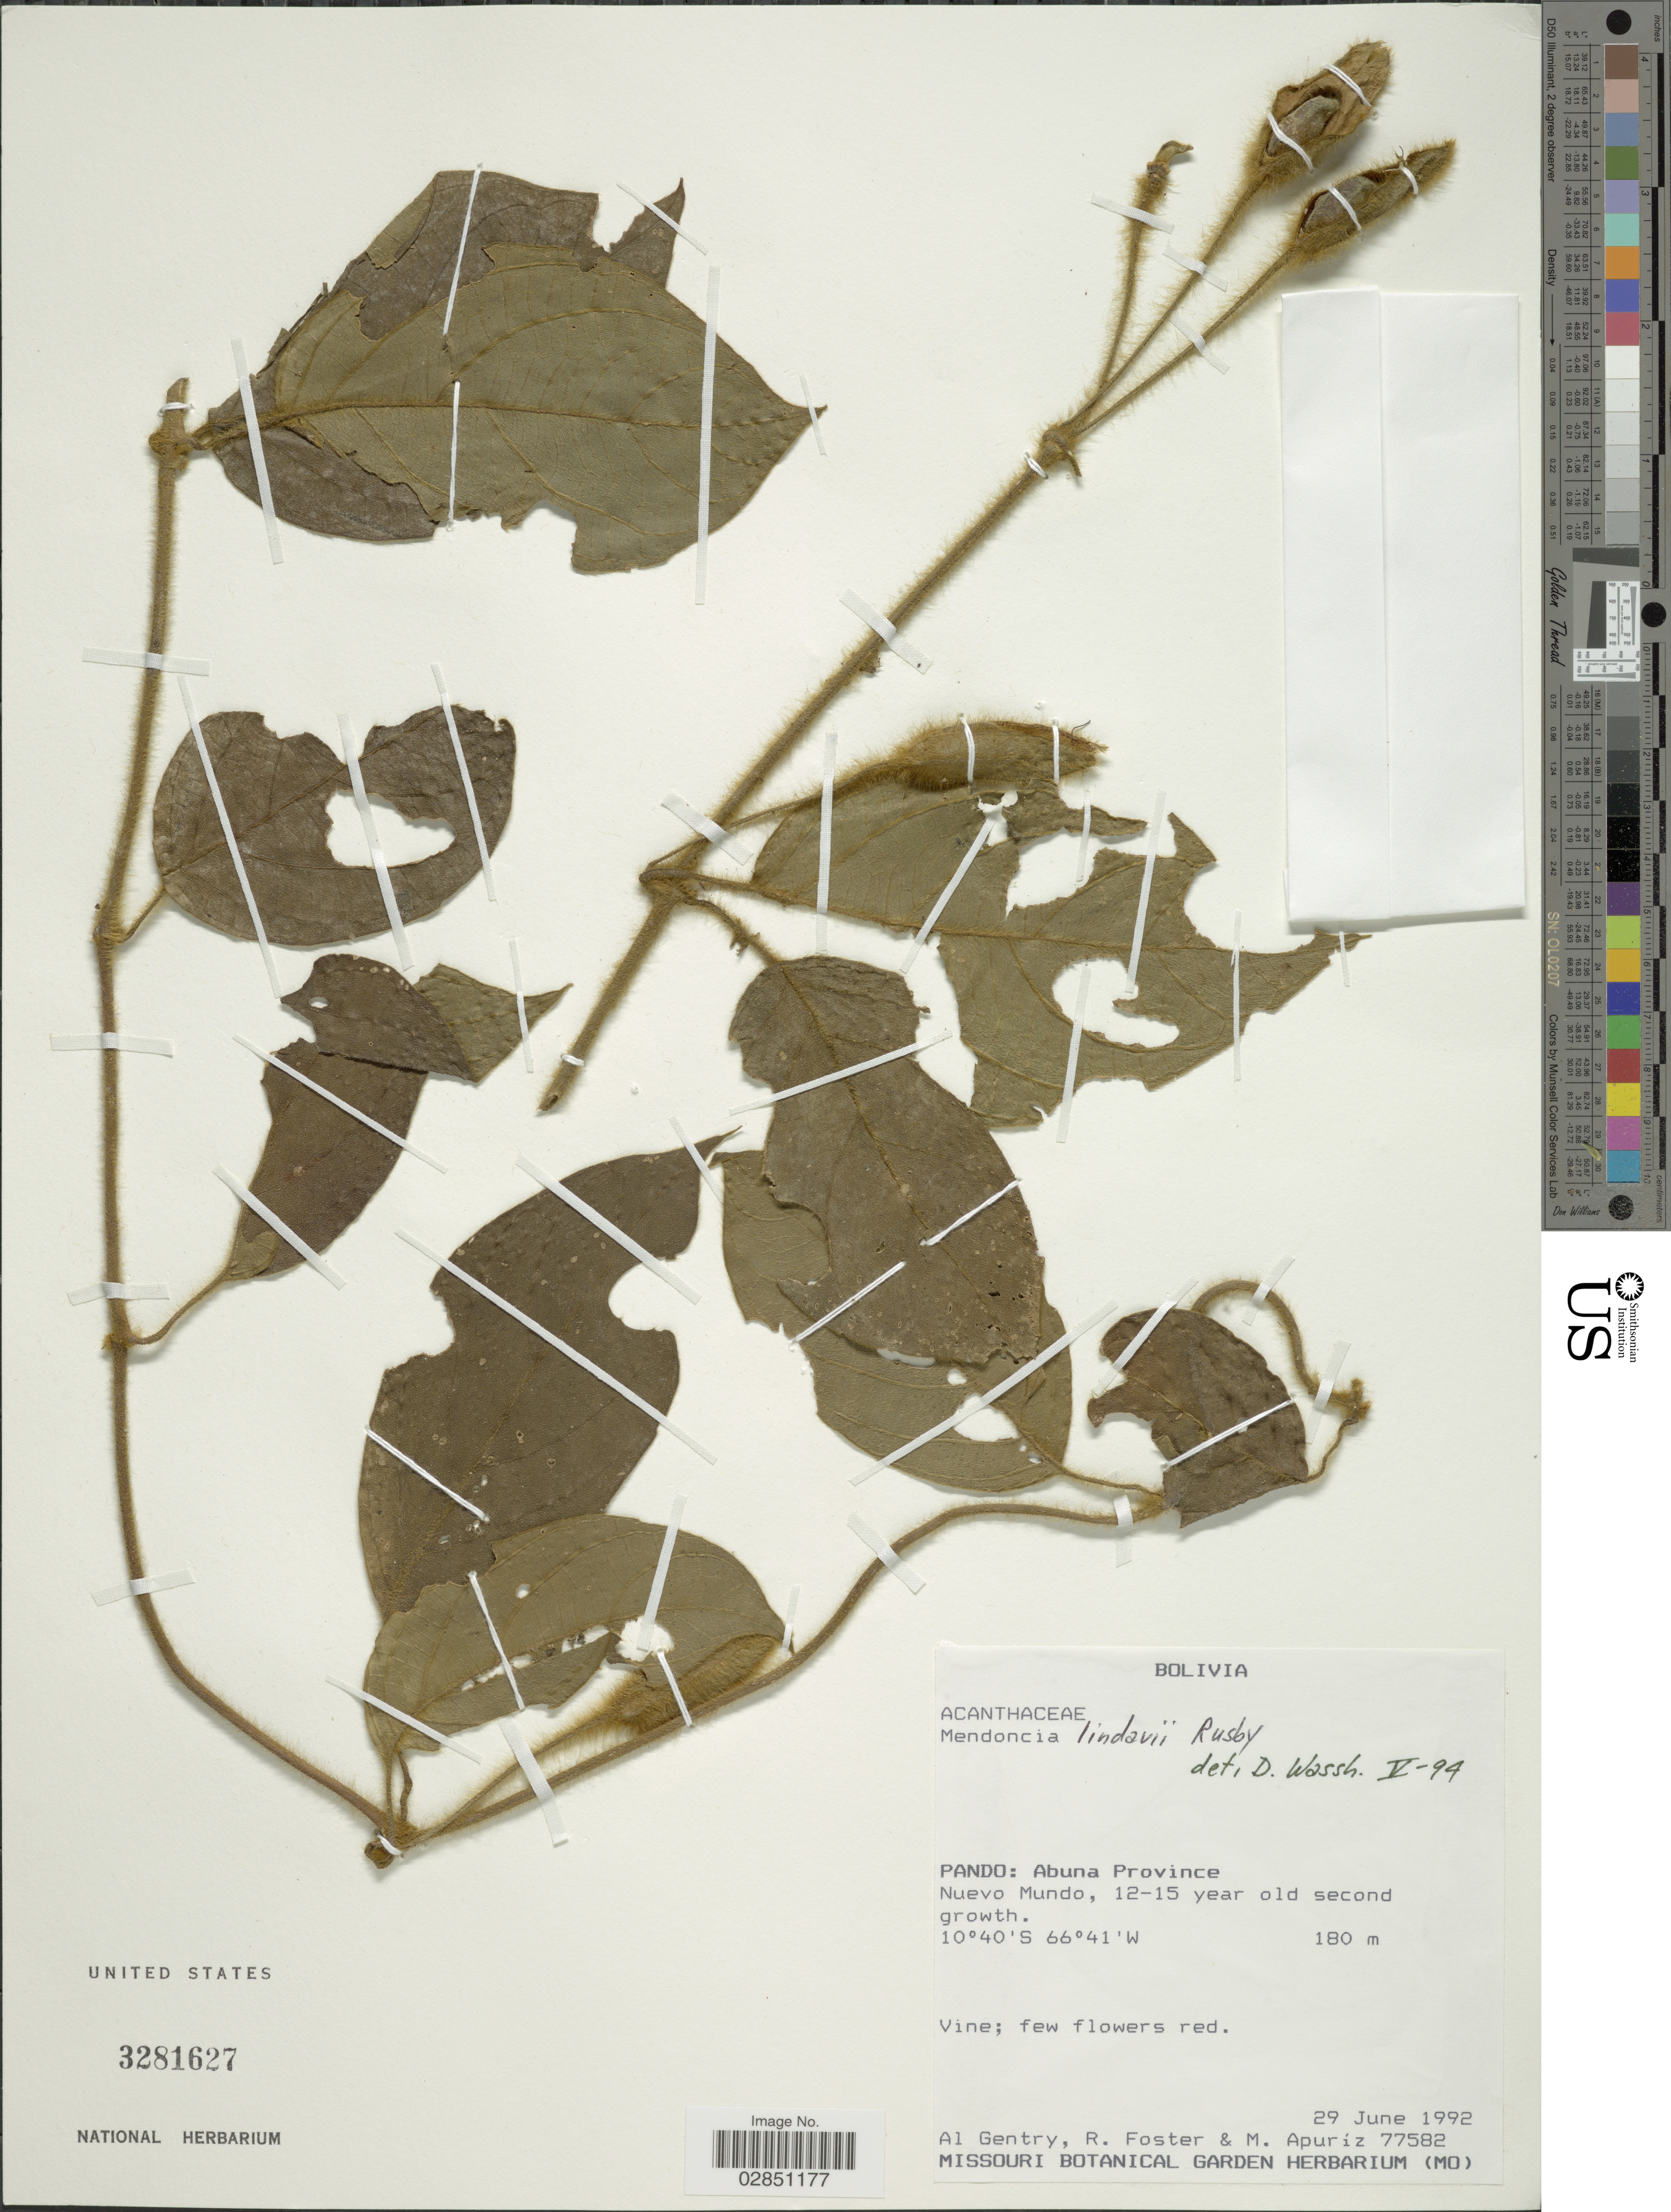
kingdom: Plantae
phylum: Tracheophyta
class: Magnoliopsida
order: Lamiales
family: Acanthaceae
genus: Mendoncia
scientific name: Mendoncia lindavii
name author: Rusby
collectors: A. H. Gentry, R. Foster & M. Apuríz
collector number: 77582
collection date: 1992-06-29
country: Bolivia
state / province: Pando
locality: Abuna Province. Nuevo Mundo.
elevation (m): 180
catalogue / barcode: US 3281627